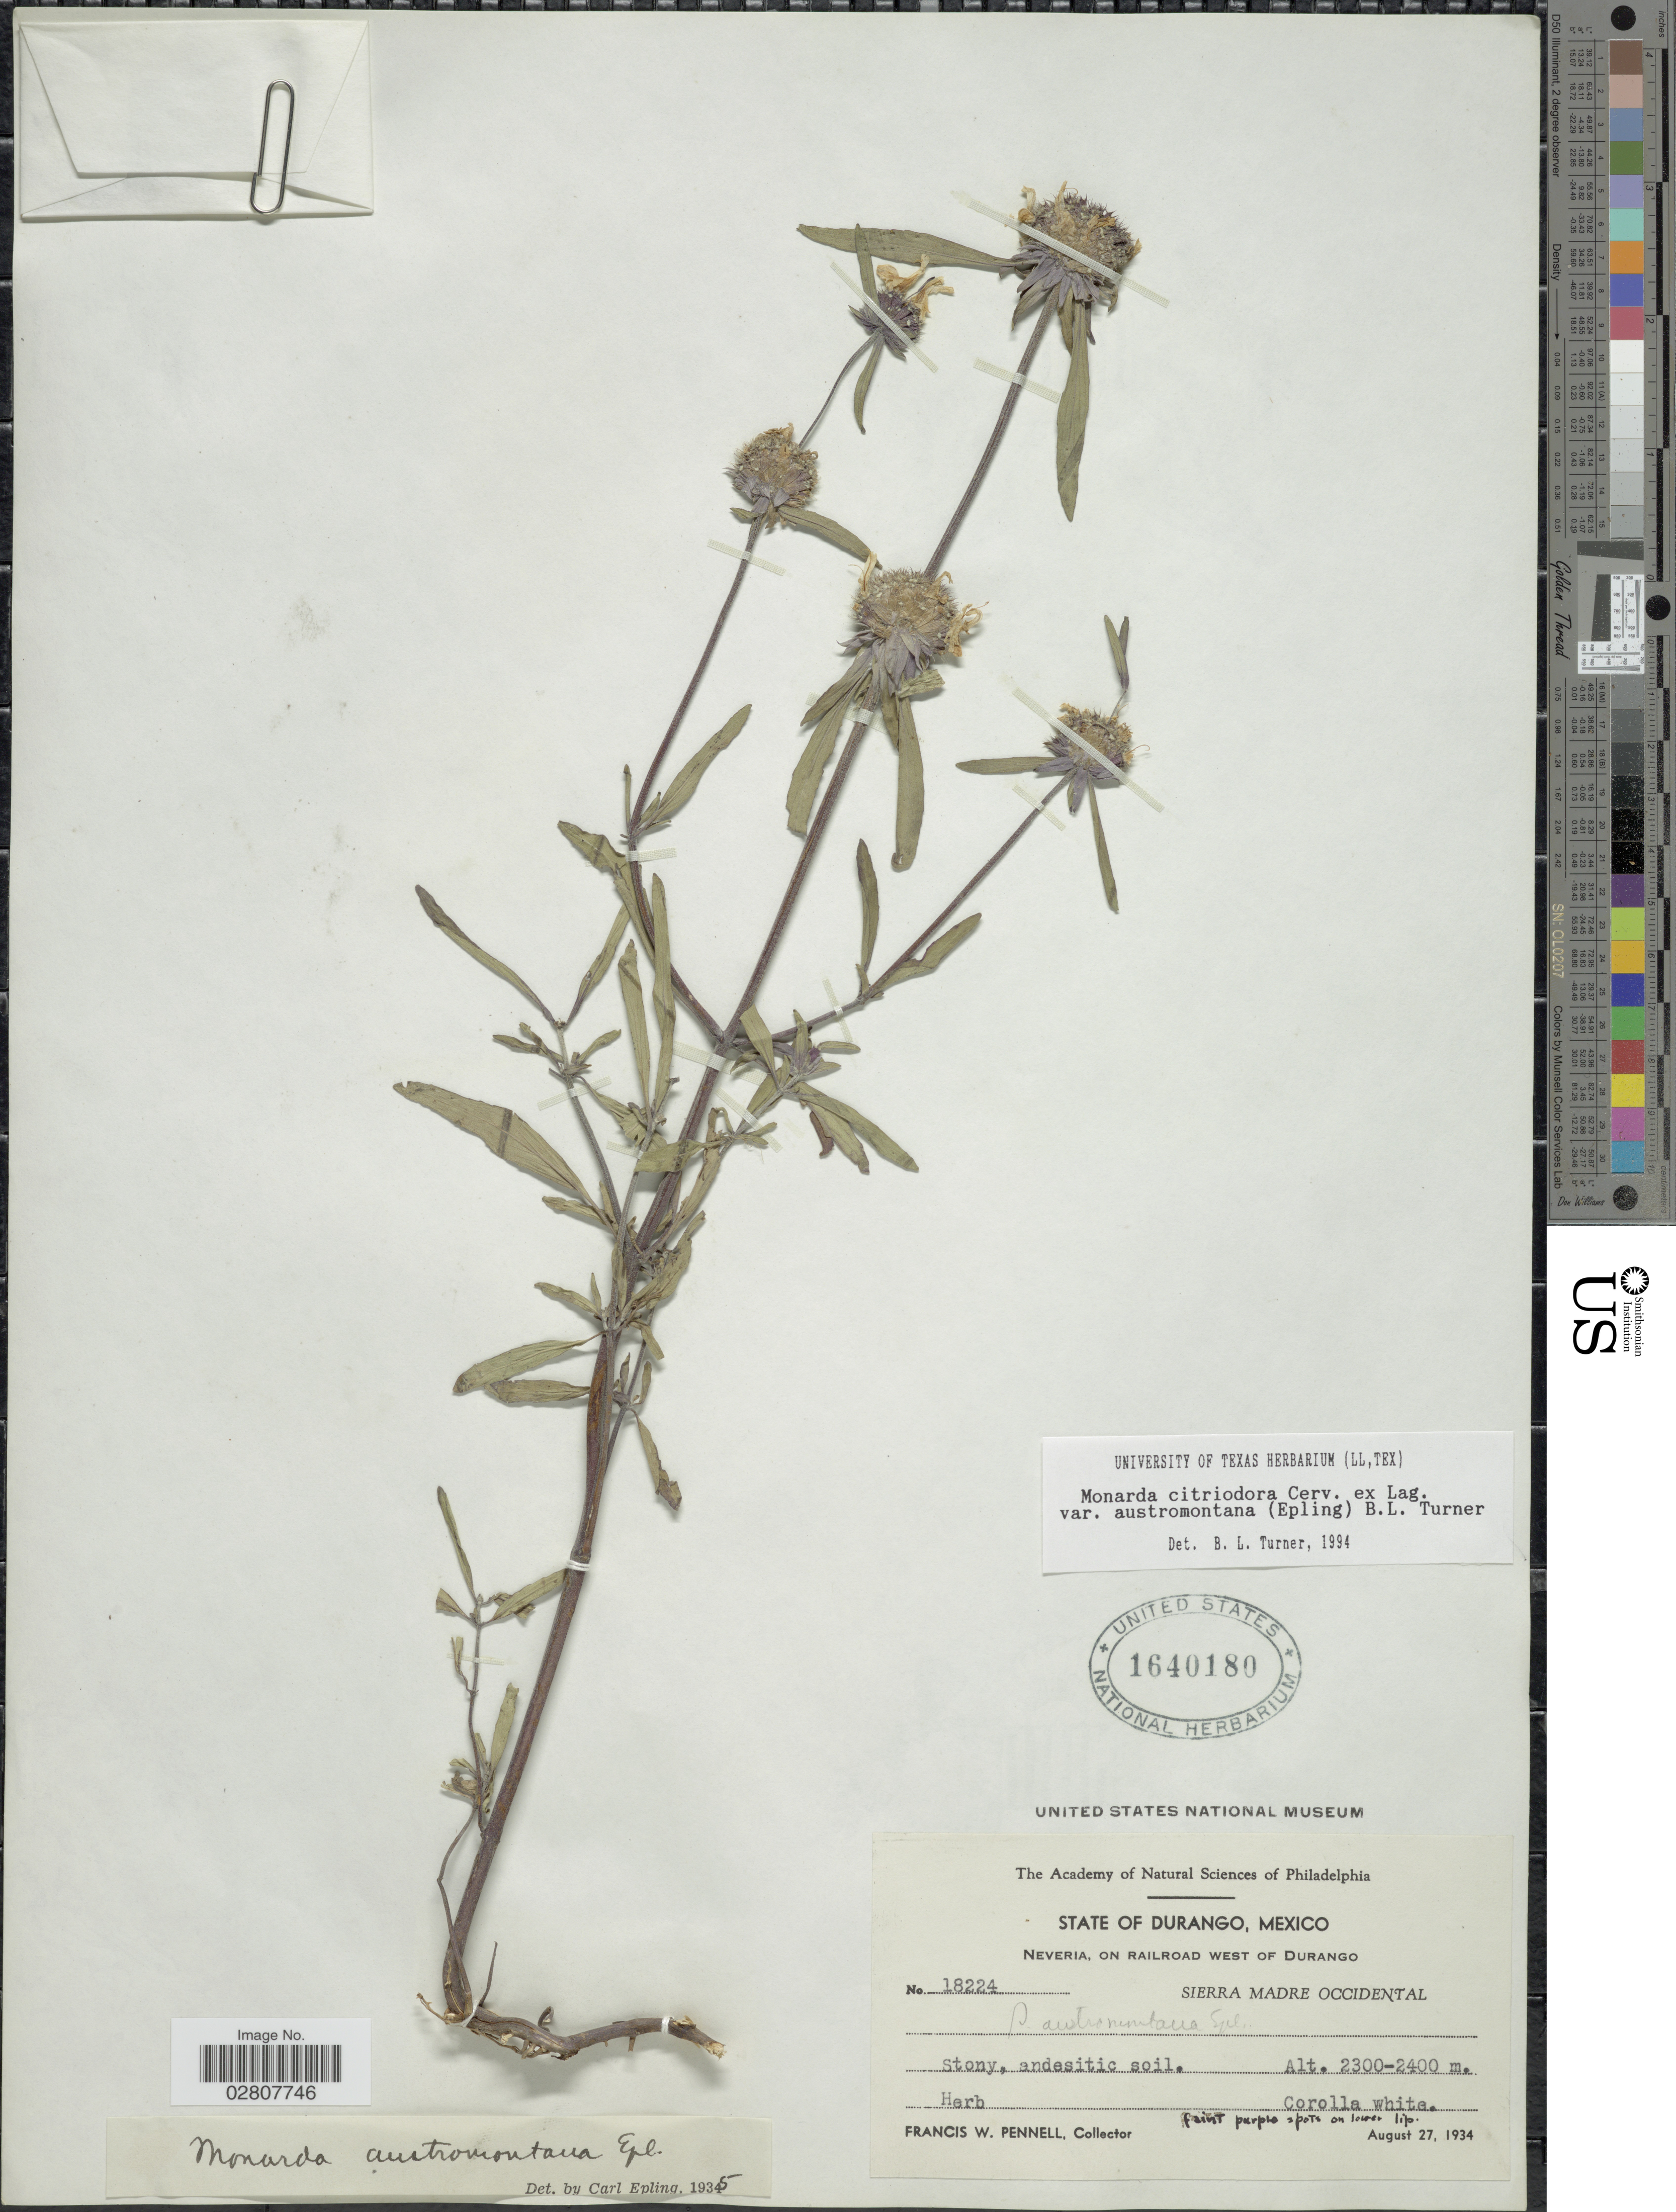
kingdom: Plantae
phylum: Tracheophyta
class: Magnoliopsida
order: Lamiales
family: Lamiaceae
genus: Monarda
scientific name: Monarda citriodora var. austromontana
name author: (Epling) B.L. Turner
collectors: F. W. Pennell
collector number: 18224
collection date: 1934-08-27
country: Mexico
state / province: Durango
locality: Neveria, on railroad west of Durango. Sierra Madre Occidental.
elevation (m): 2300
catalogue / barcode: US 1640180